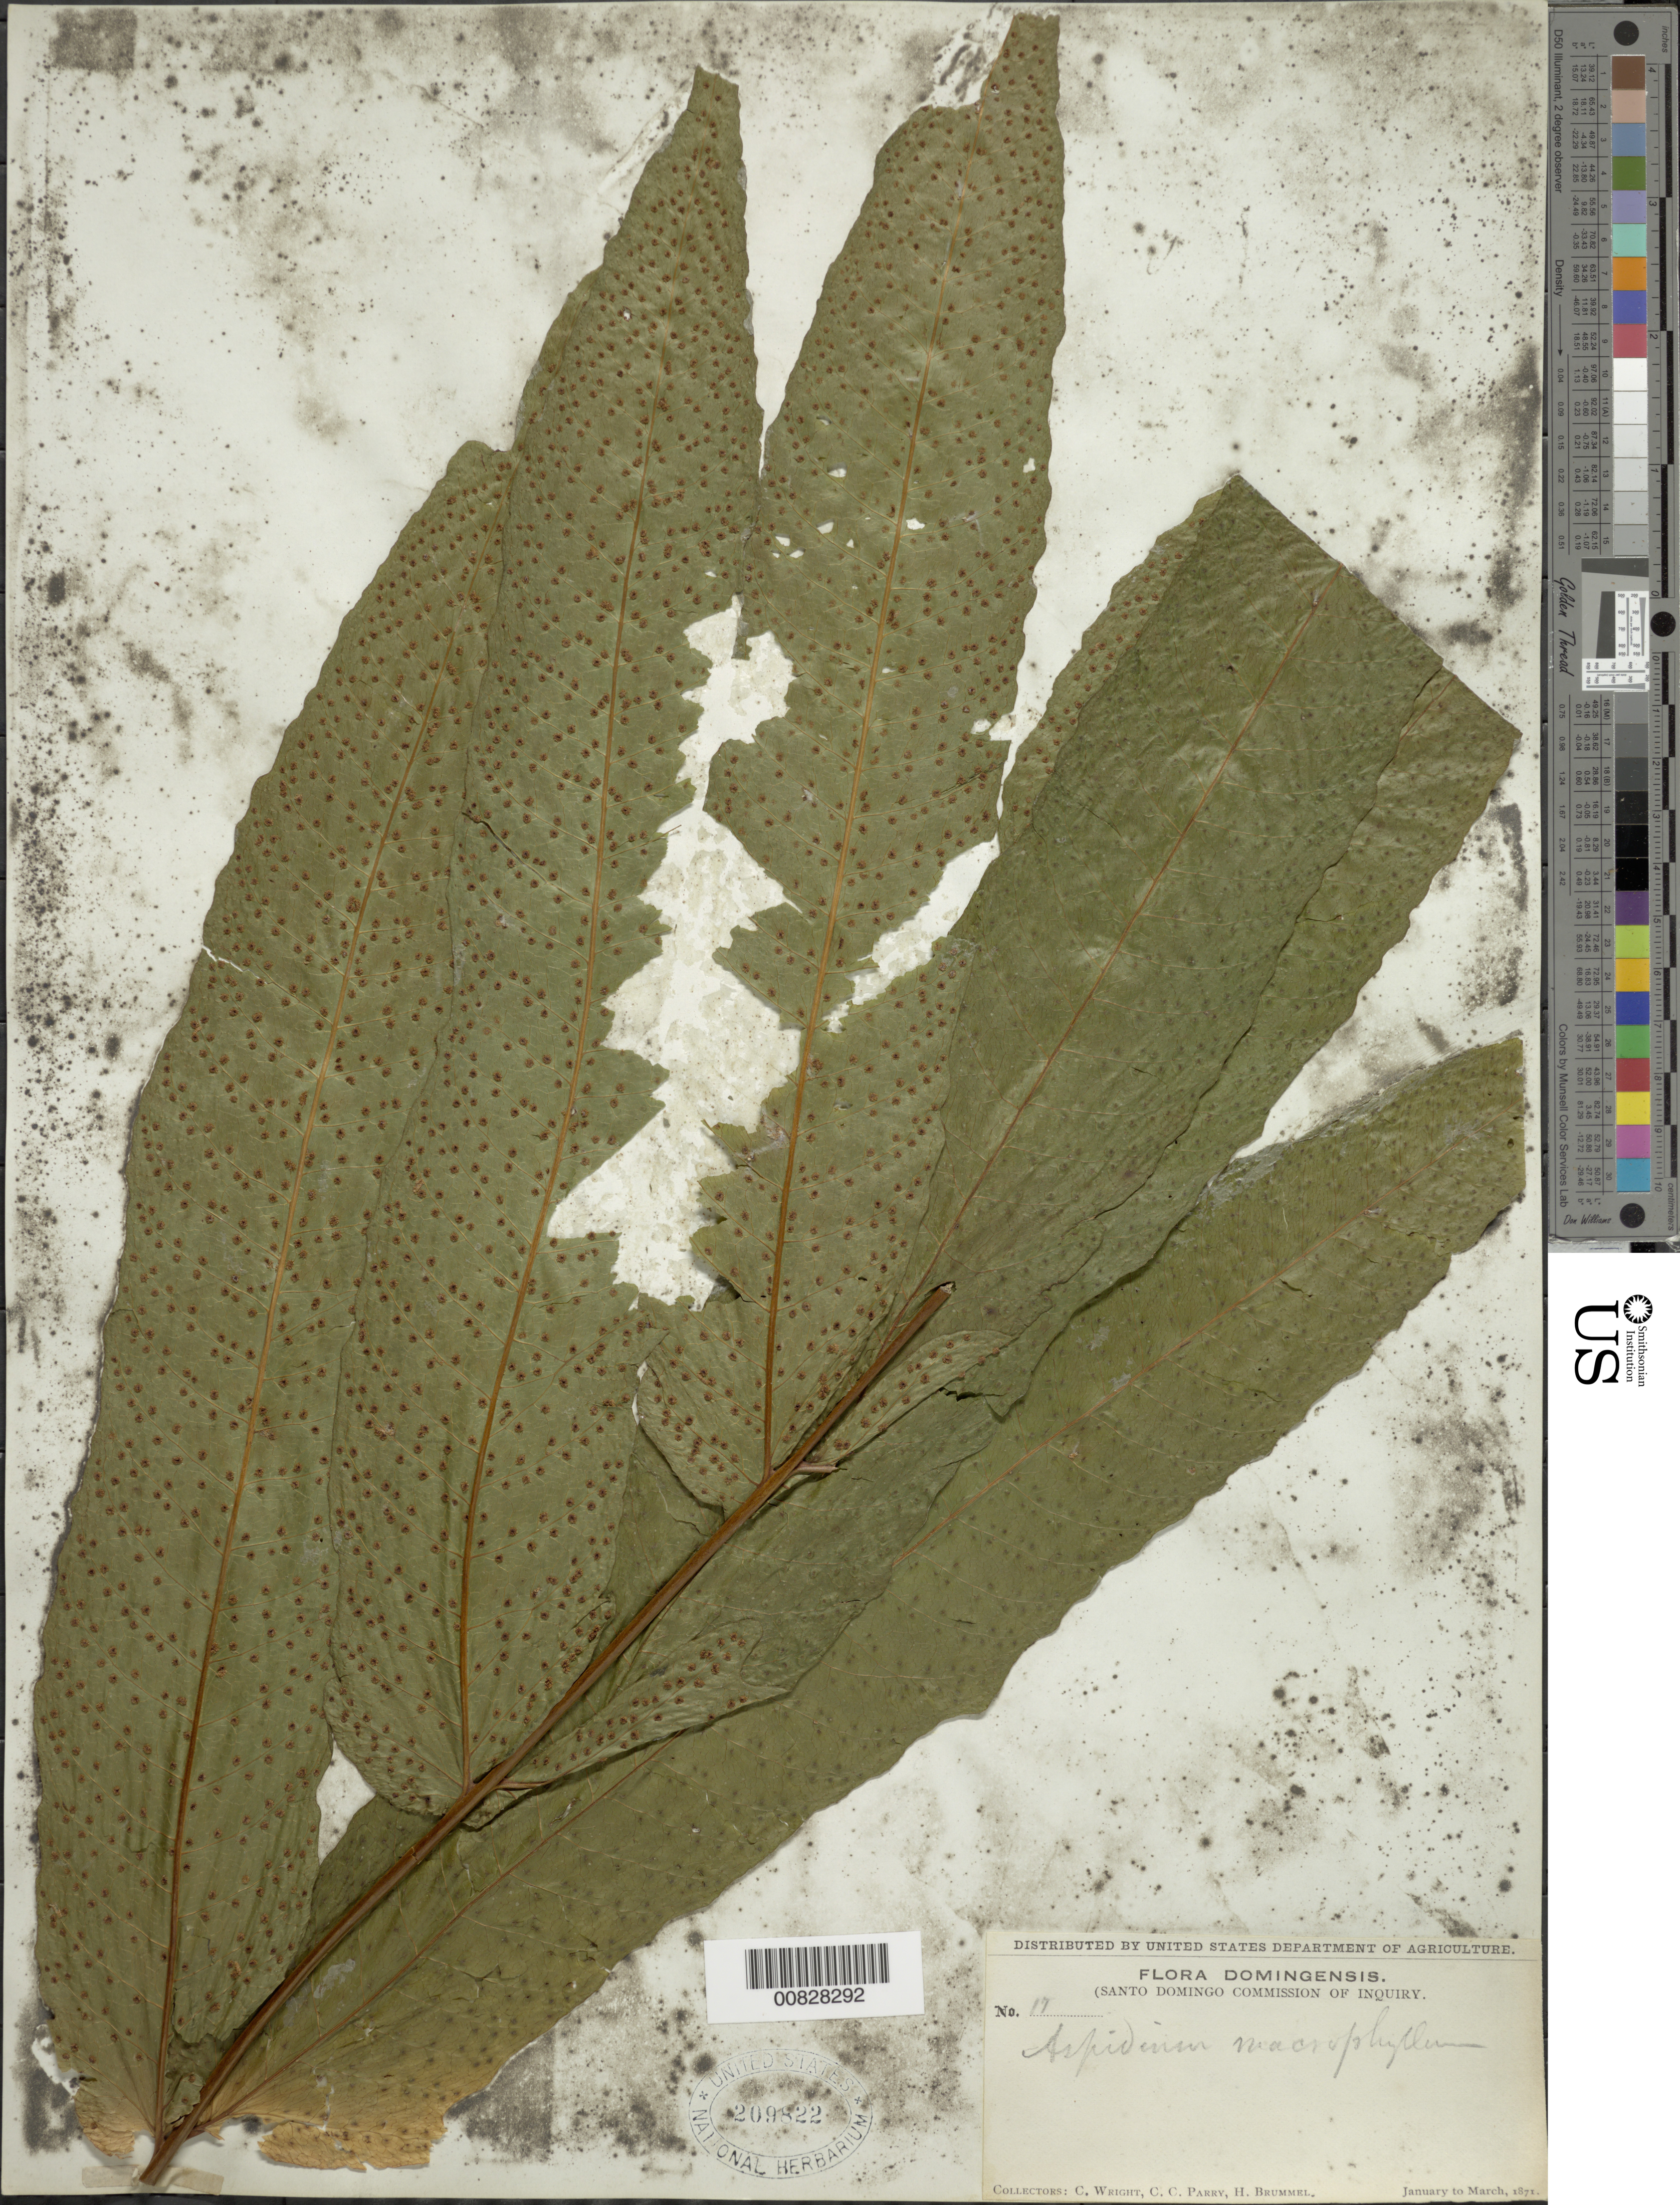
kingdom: Plantae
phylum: Tracheophyta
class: Polypodiopsida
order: Polypodiales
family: Tectariaceae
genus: Tectaria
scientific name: Tectaria incisa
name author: Cav.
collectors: C. Wright, C. C. Parry & H. Brummel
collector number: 17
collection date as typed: Jan 1871 to -- Mar 1871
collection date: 1871-01/1871-03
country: Dominican Republic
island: Hispaniola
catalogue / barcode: US 209822